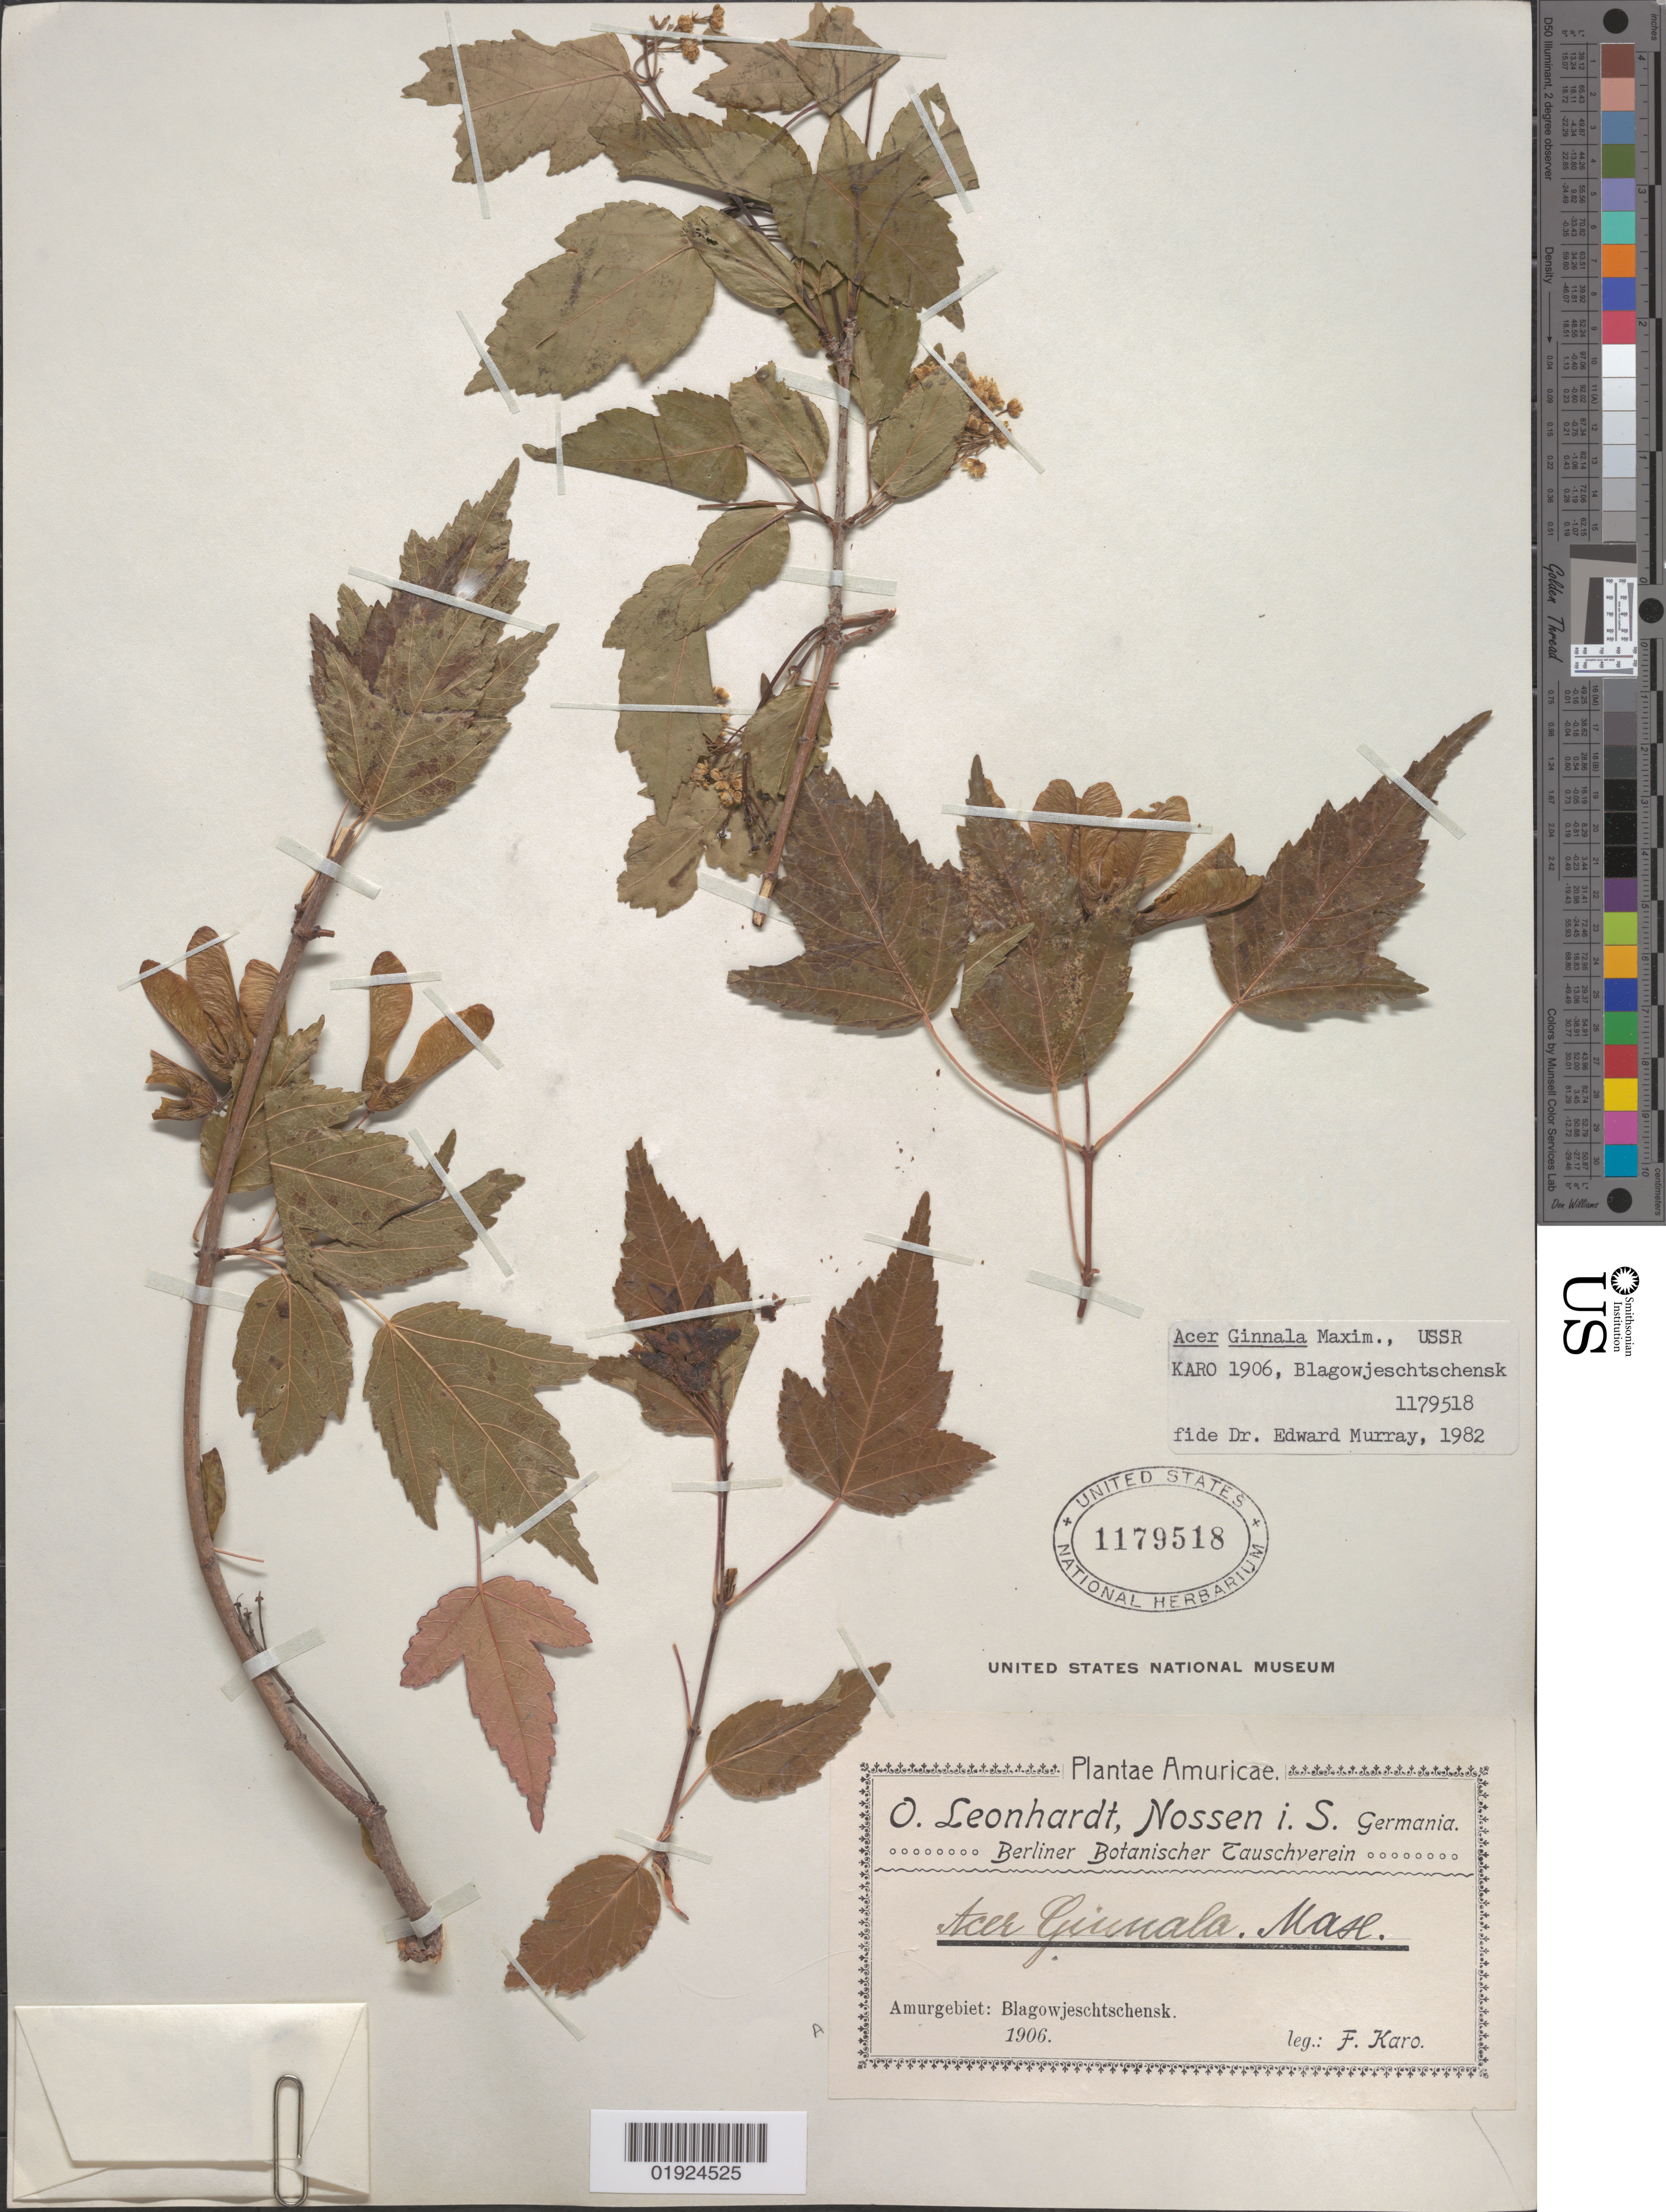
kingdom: Plantae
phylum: Tracheophyta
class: Magnoliopsida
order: Sapindales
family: Sapindaceae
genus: Acer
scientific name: Acer ginnala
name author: Maxim.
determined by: Murray, Edward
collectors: F. Karo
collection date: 1906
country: Russian Federation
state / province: Amur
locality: Amurgebiet. Blagowjeschtschensk [Blagoveshchensk]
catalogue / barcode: US 1179518